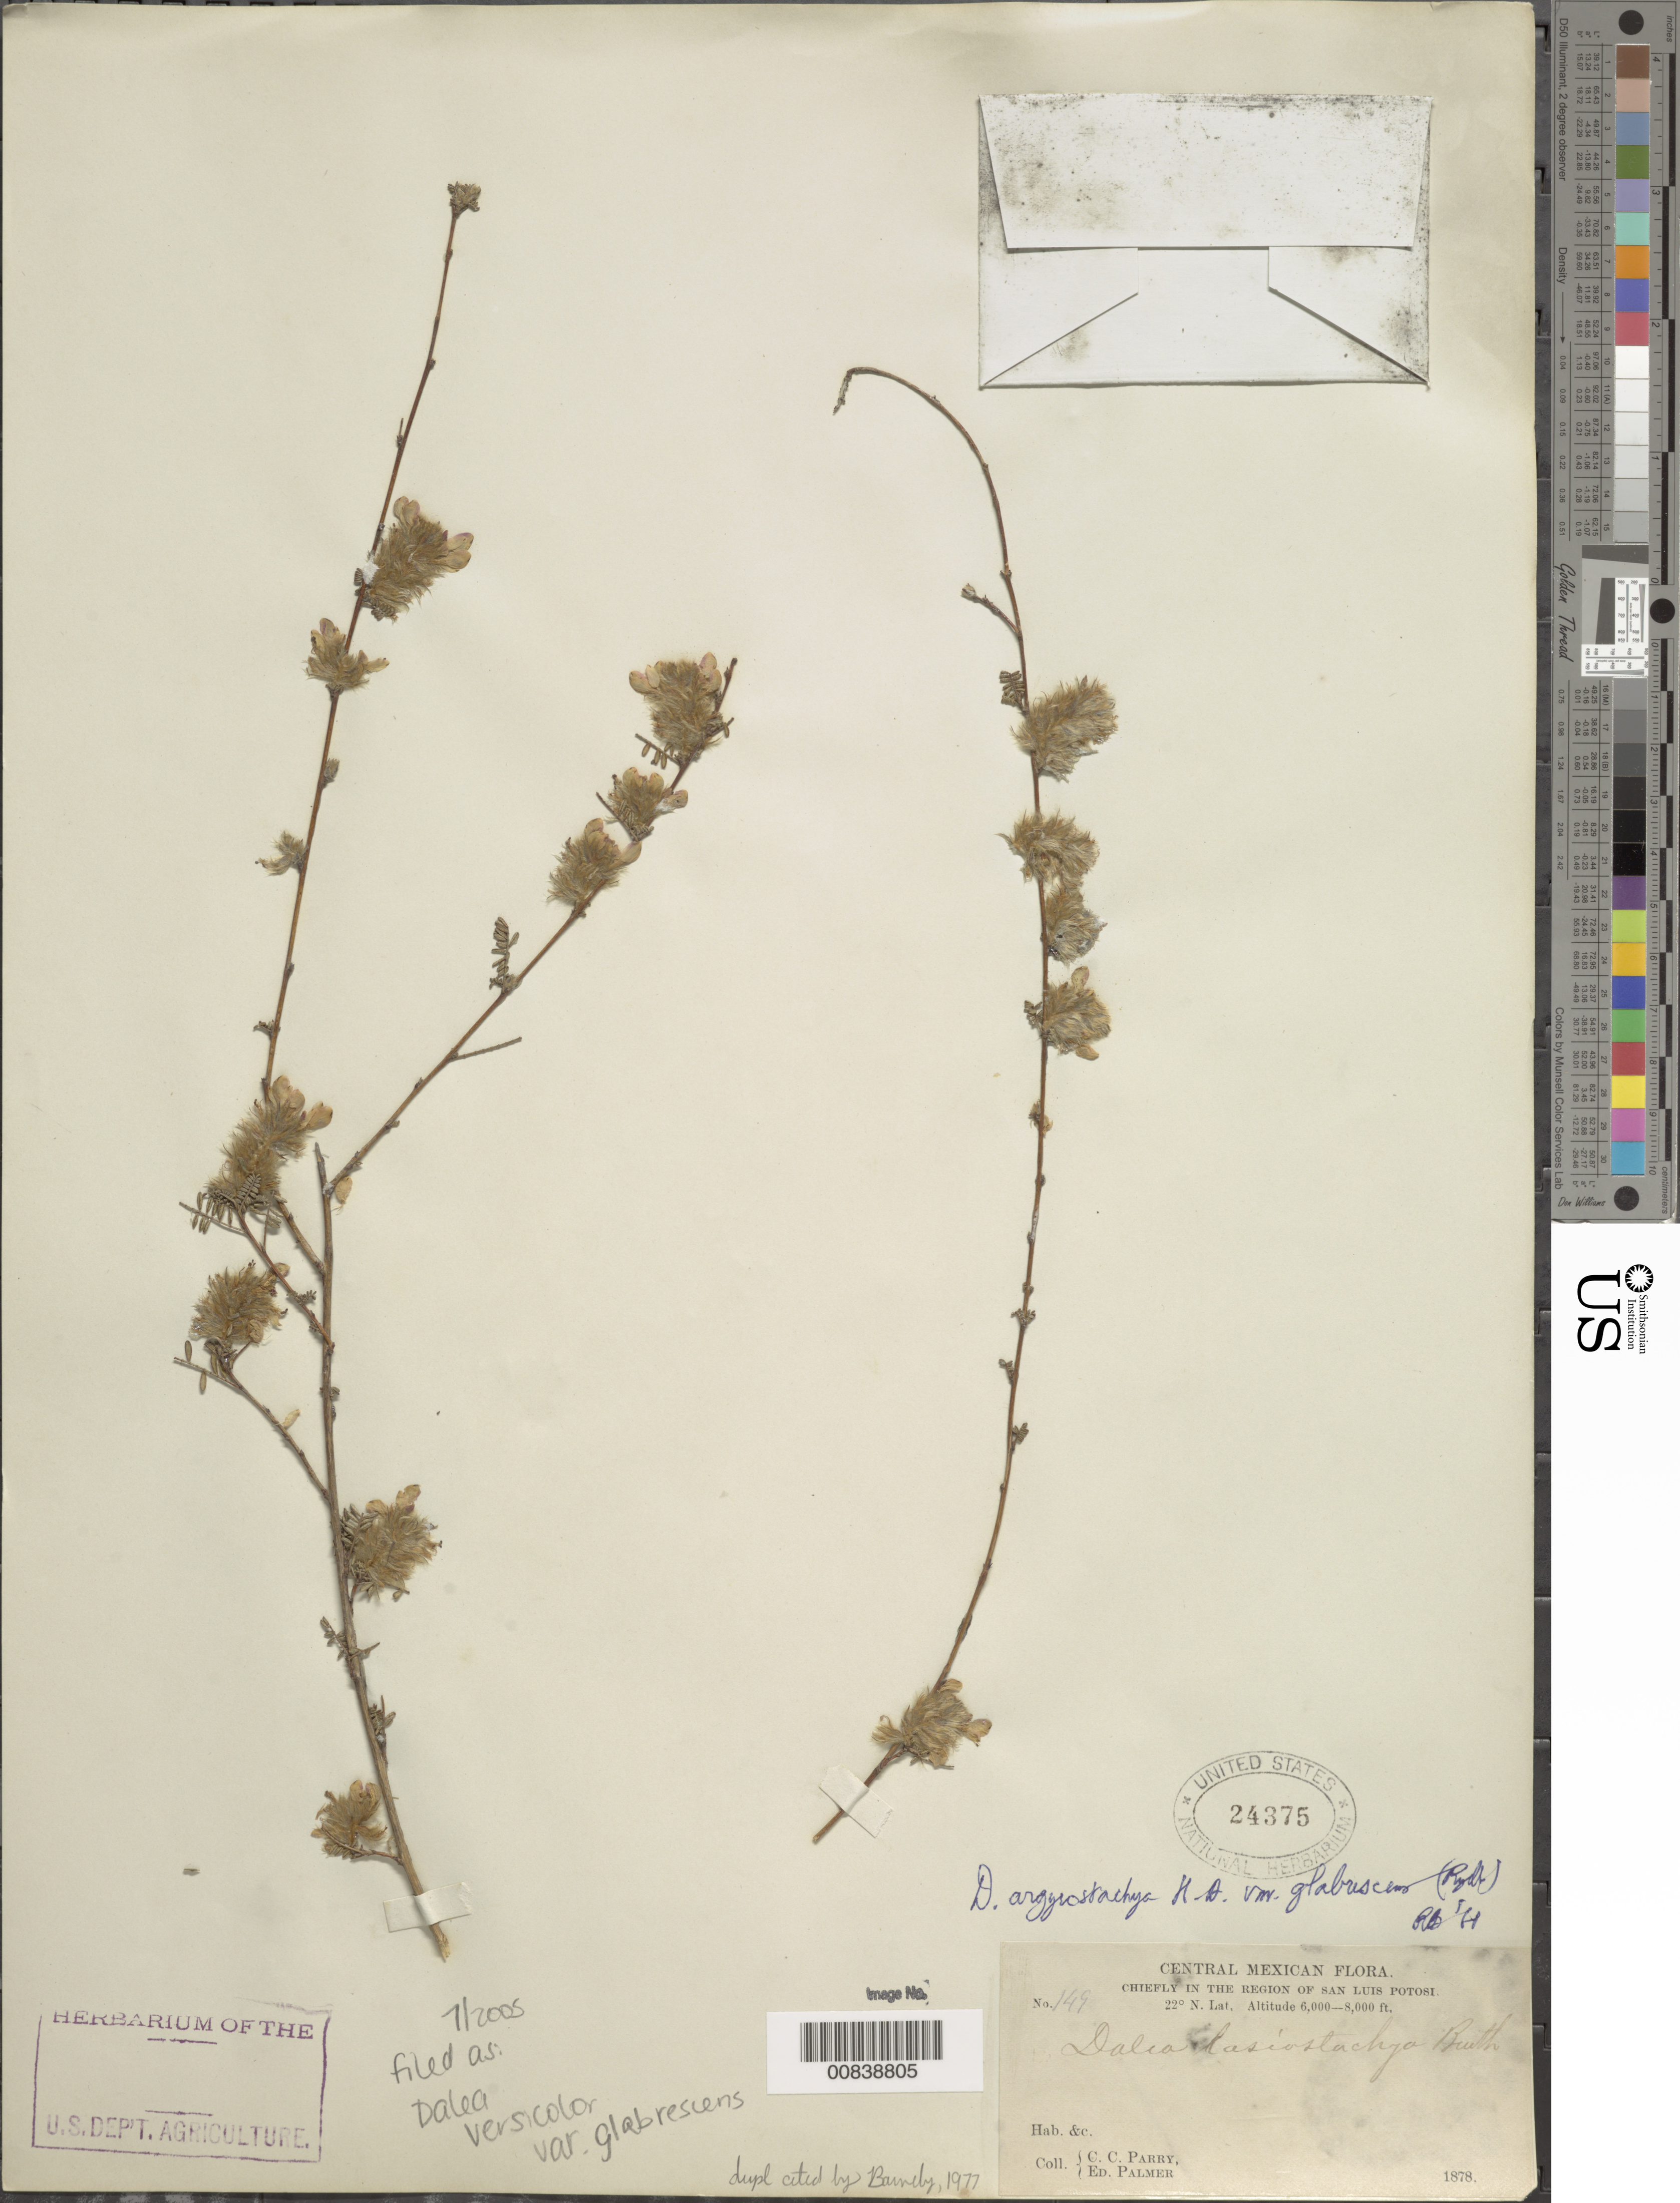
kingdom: Plantae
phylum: Tracheophyta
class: Magnoliopsida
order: Fabales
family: Fabaceae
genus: Dalea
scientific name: Dalea versicolor var. glabrescens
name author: Zucc.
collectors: C. C. Parry & E. Palmer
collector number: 149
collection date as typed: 1878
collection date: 1878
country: Mexico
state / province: San Luis Potosí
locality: Chiefly in the region of San Luis Potosí.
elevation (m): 1829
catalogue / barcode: US 24375